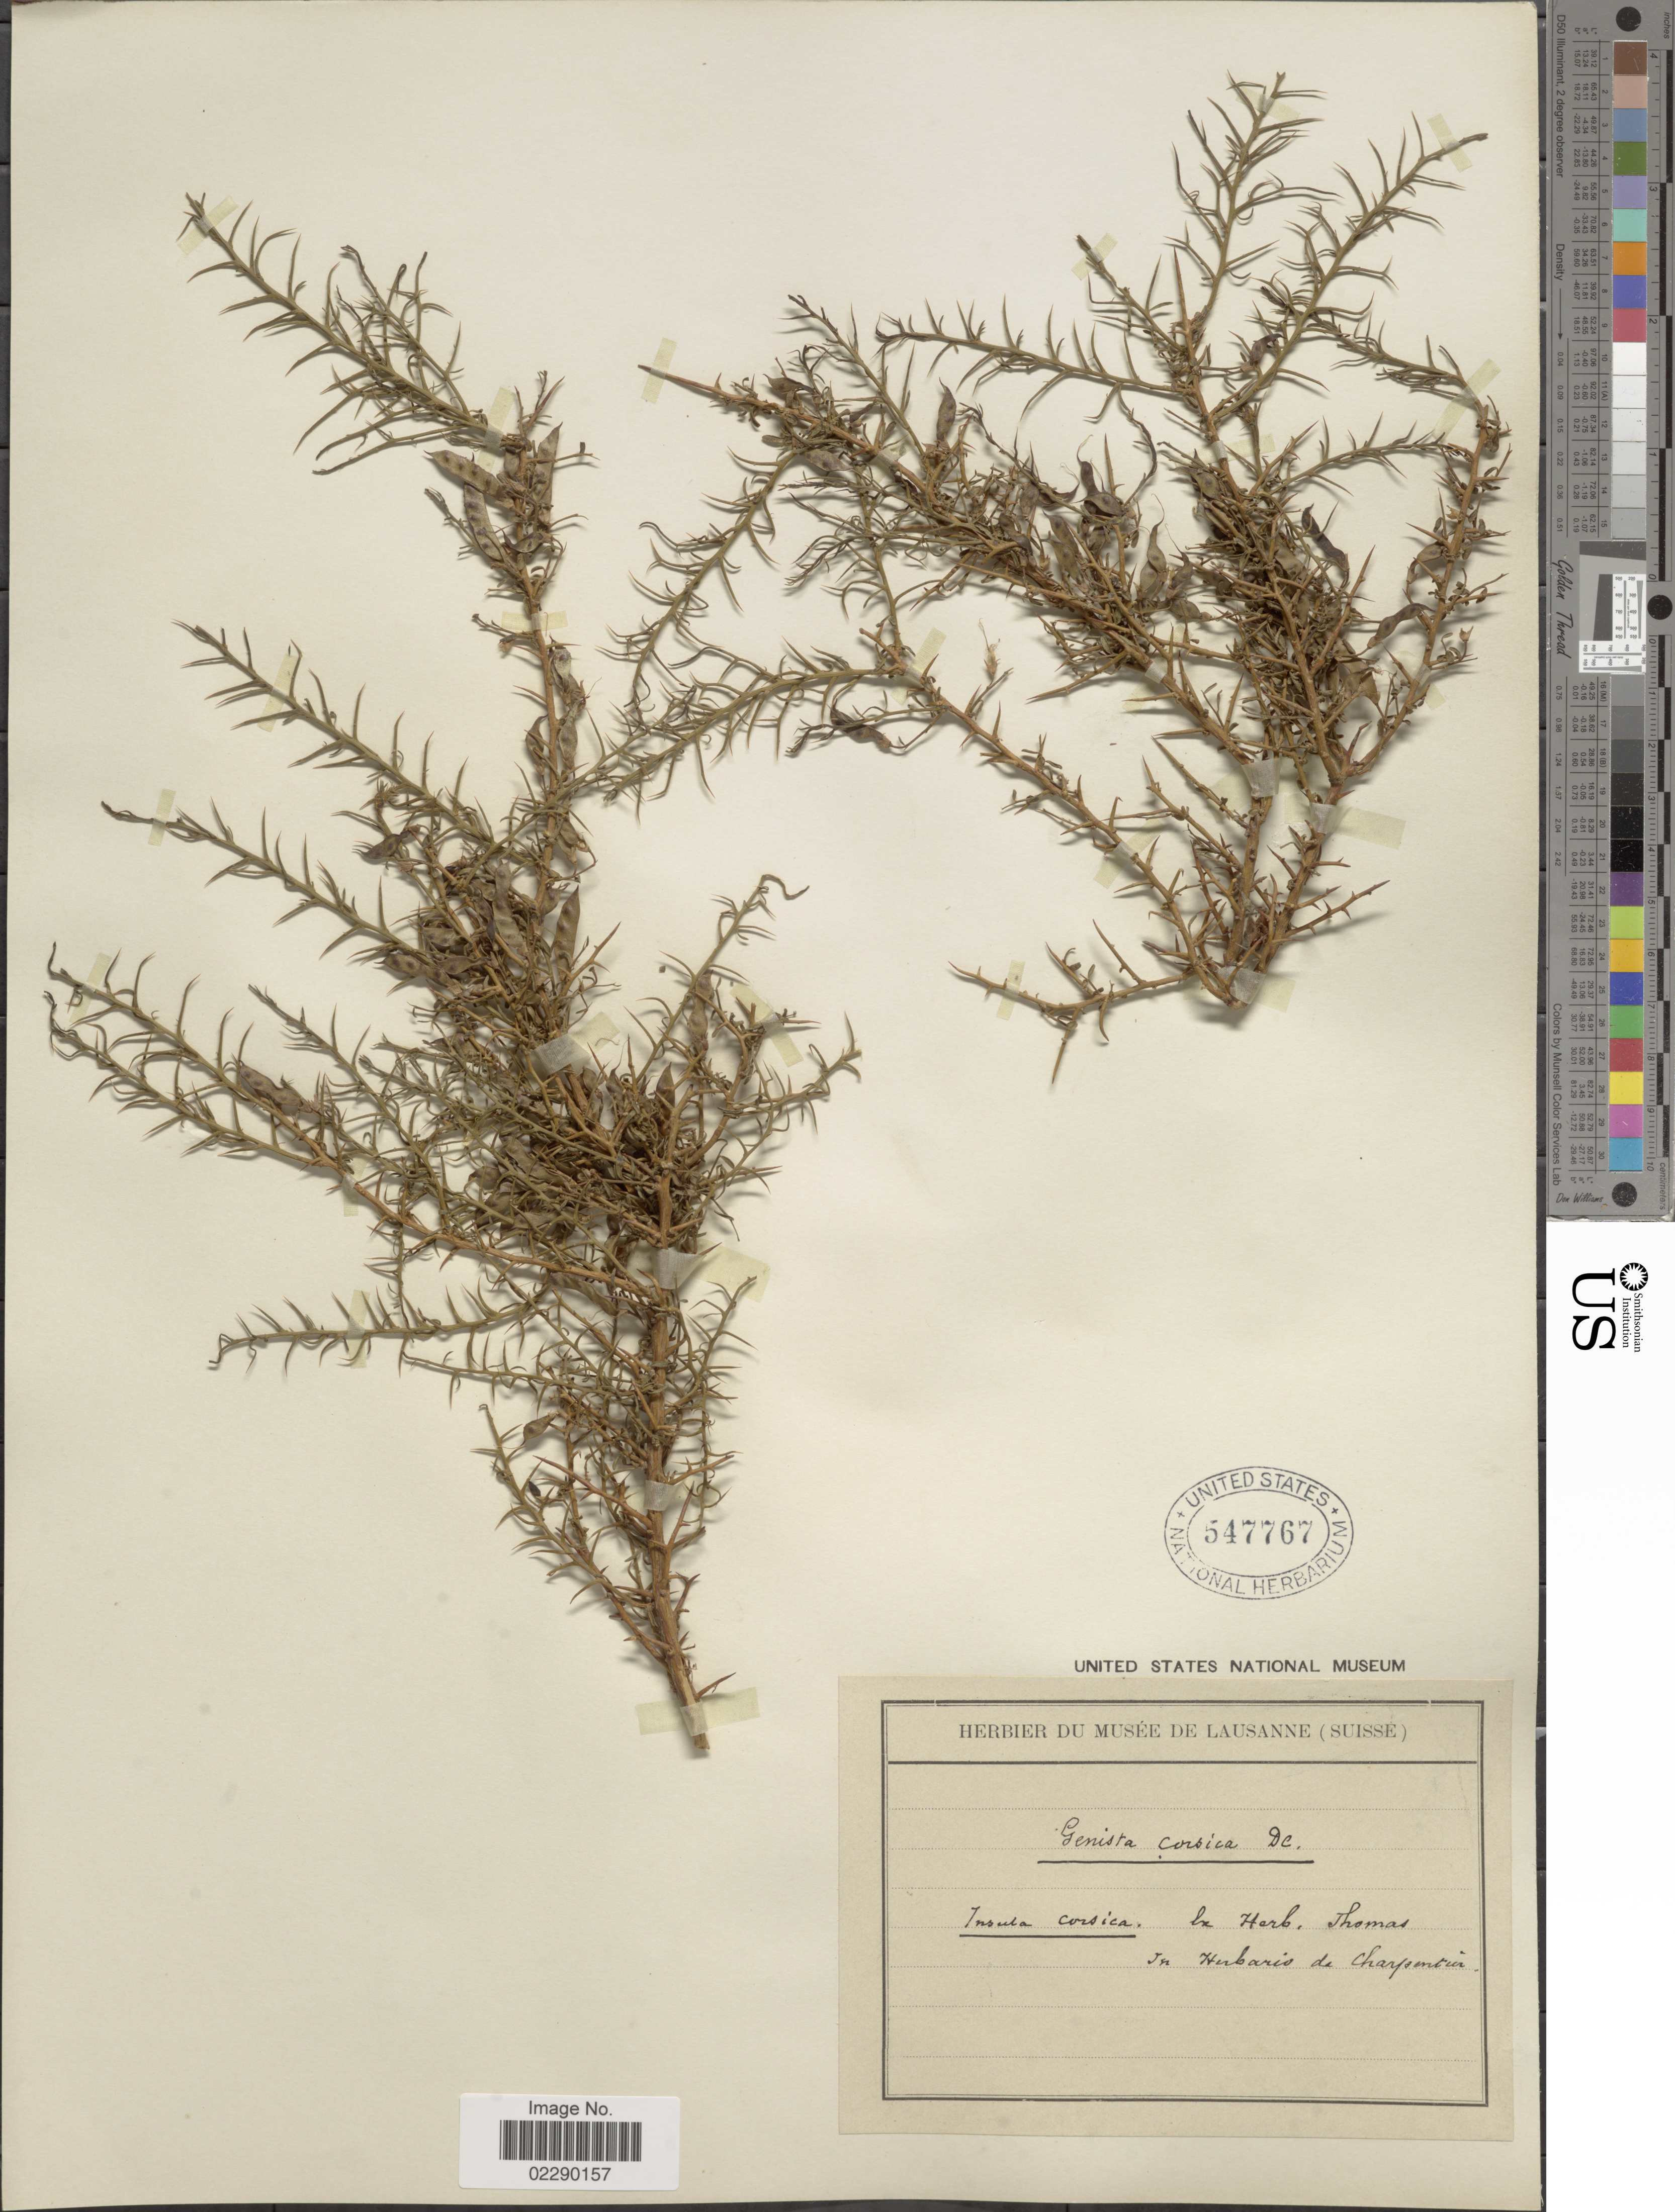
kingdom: Plantae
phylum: Tracheophyta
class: Magnoliopsida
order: Fabales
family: Fabaceae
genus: Genista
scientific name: Genista corsica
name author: (Loisel.) DC.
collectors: Ex herb. Thomas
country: France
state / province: Corsica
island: Corse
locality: Insula Corsica: In Herbario de Charpontier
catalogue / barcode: US 547767